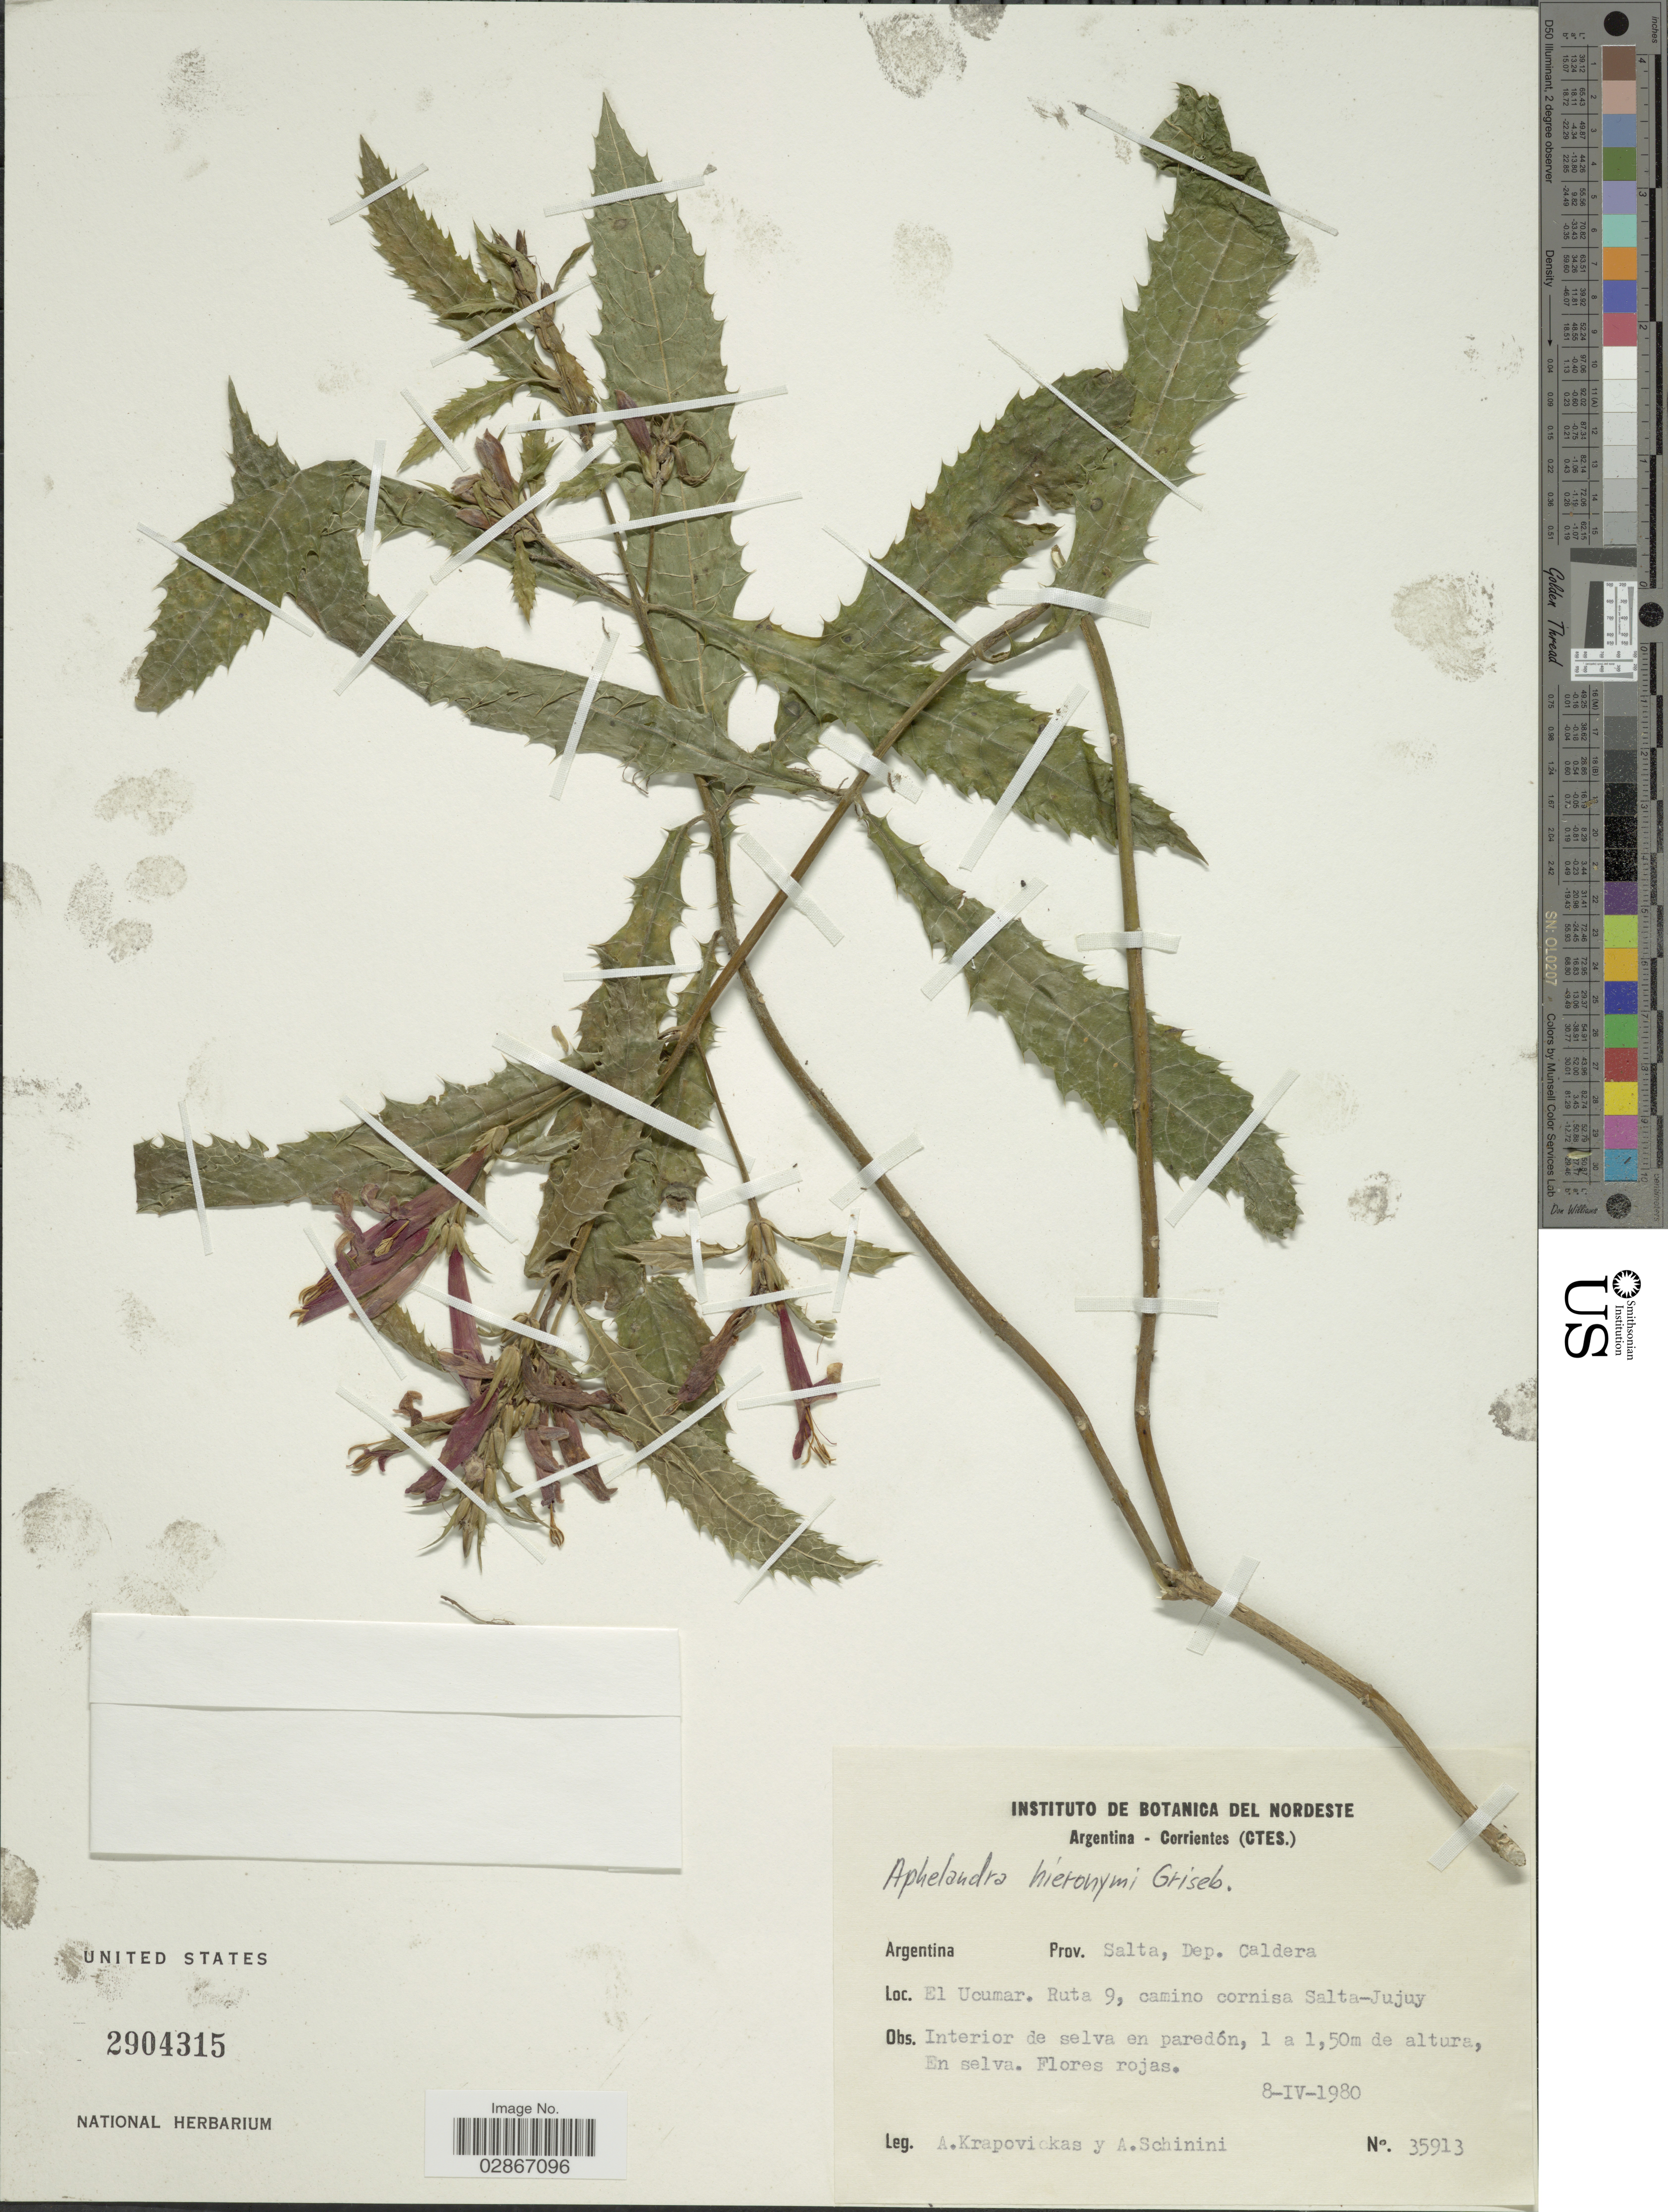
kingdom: Plantae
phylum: Tracheophyta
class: Magnoliopsida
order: Lamiales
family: Acanthaceae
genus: Aphelandra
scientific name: Aphelandra hieronymi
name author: Griseb.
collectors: A. Krapovickas & A. Schinini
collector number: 35913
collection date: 1980-04-08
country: Argentina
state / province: Salta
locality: Dep. Caldera. El Ucumar. Ruta 9, camino cornisa Salta-Jujuy.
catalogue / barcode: US 2904315